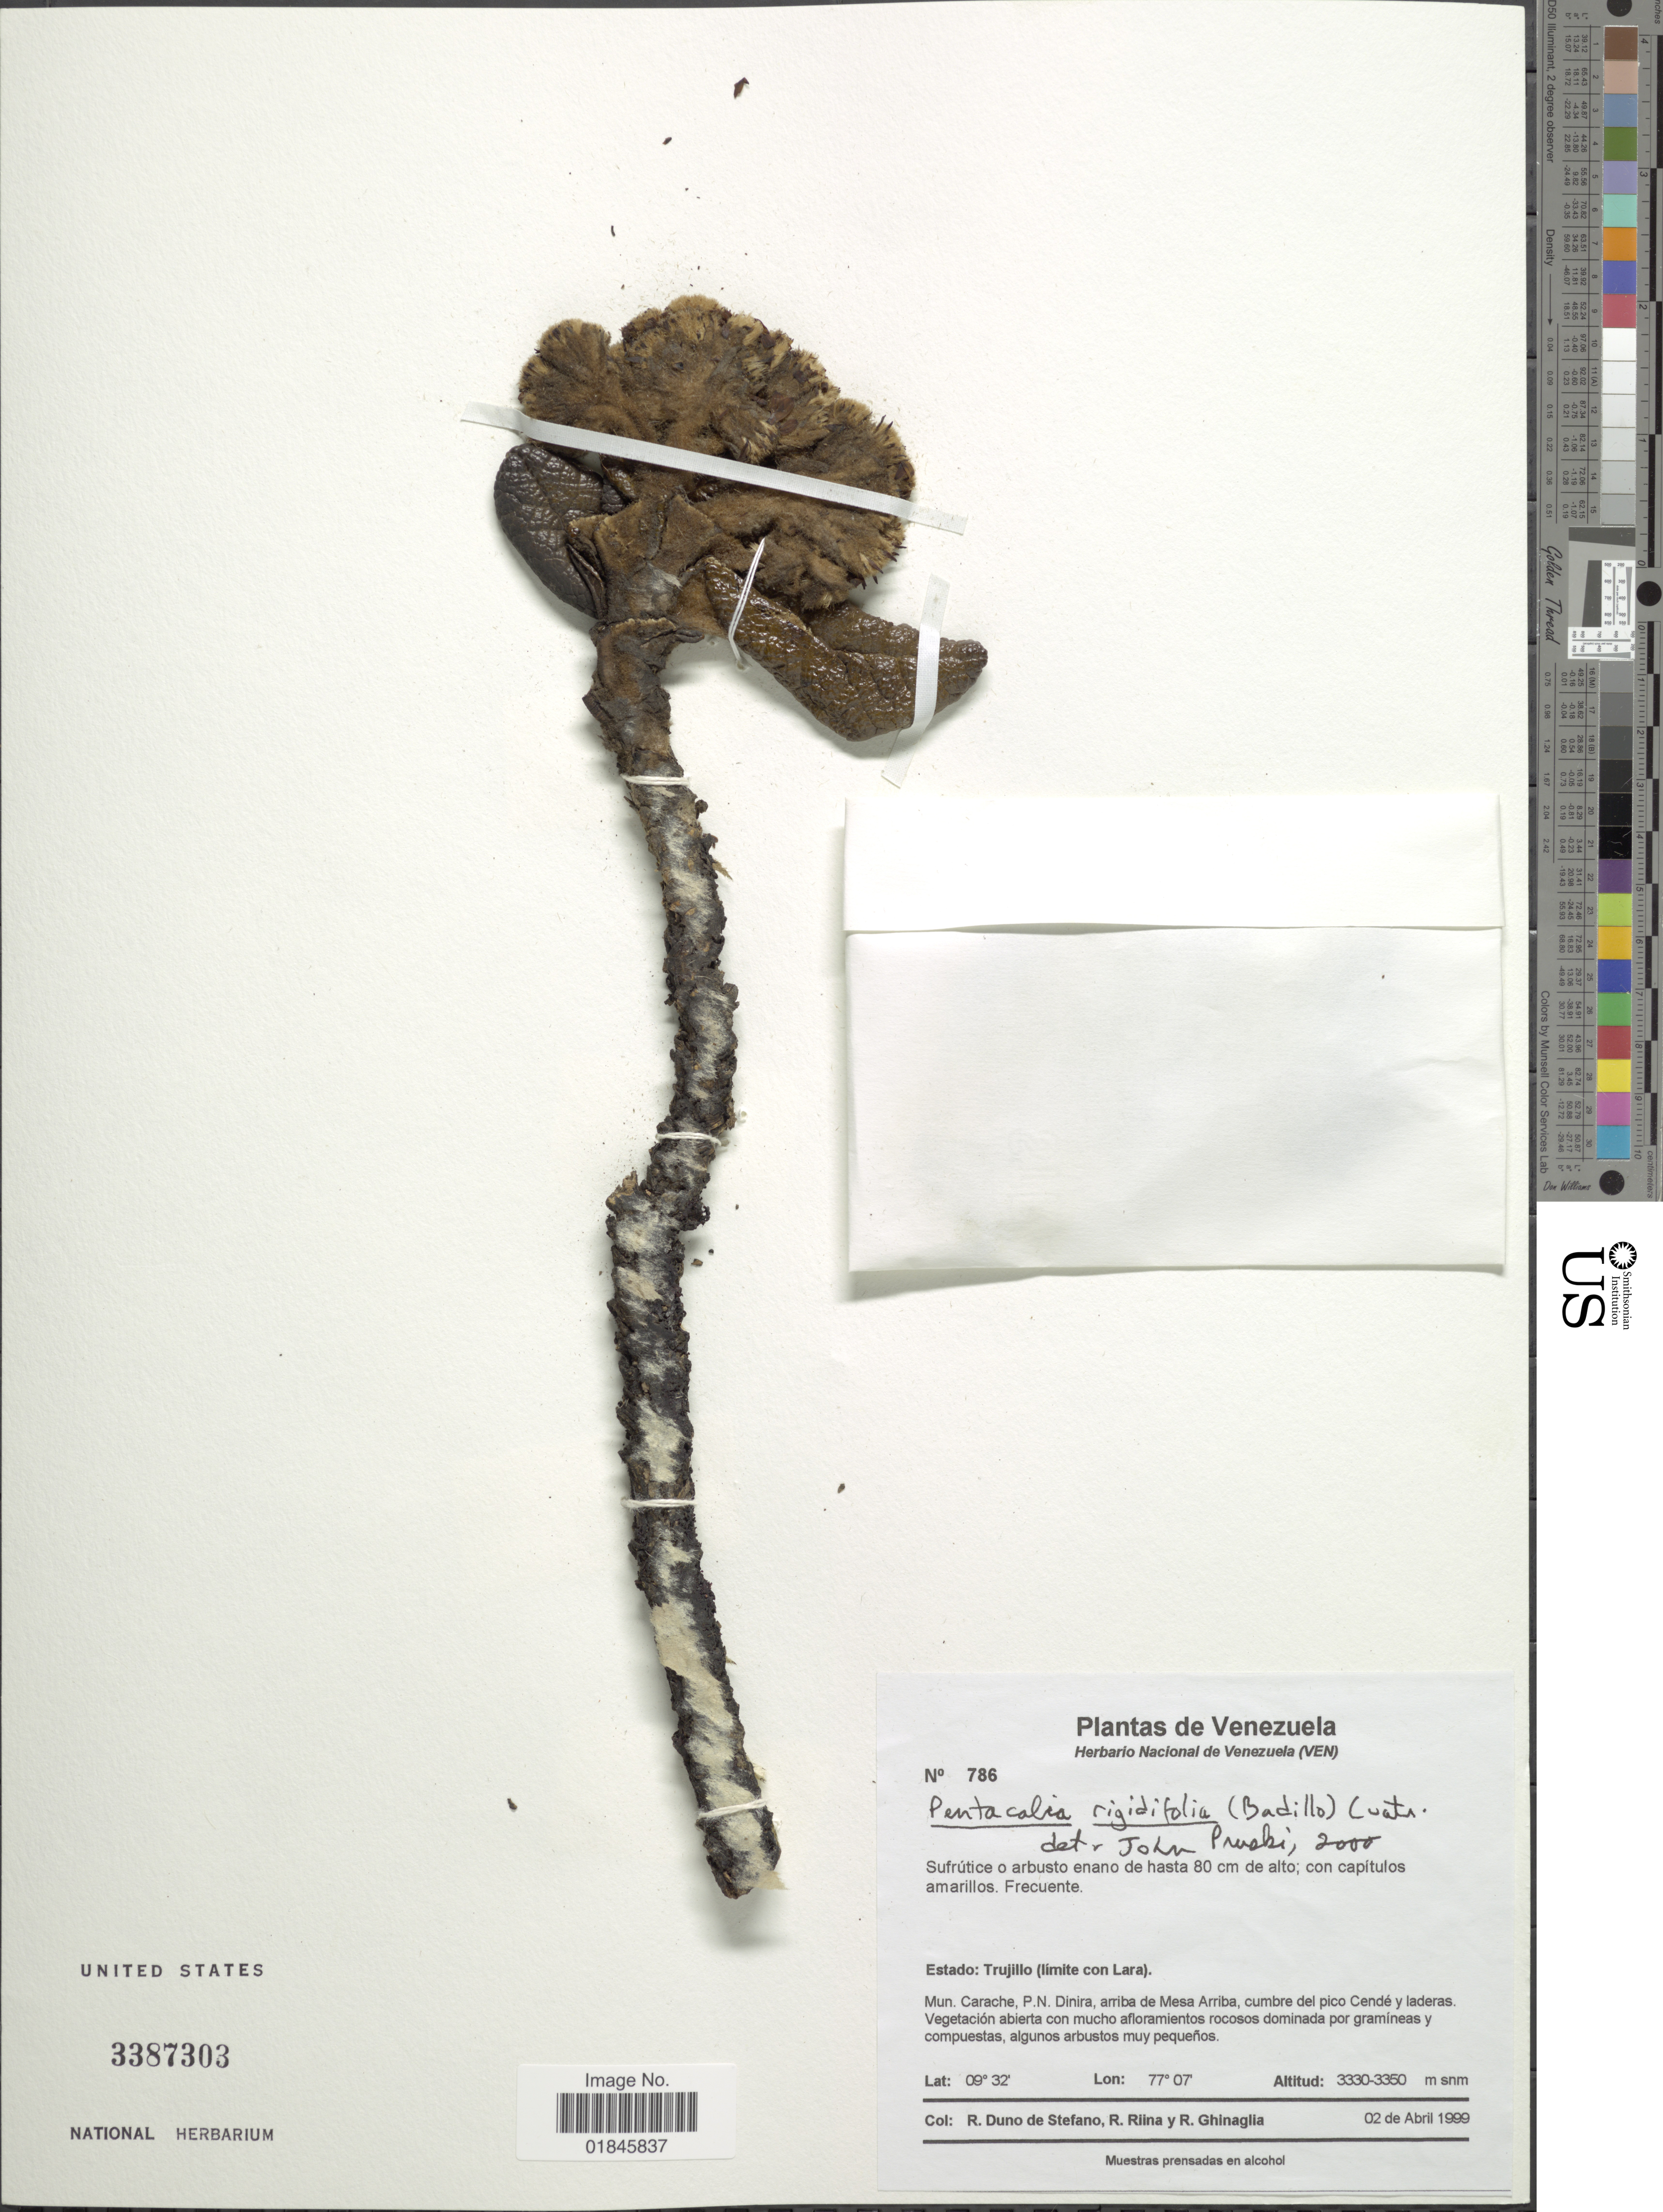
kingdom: Plantae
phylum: Tracheophyta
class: Magnoliopsida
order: Asterales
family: Asteraceae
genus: Pentacalia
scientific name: Pentacalia rigidifolia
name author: (V.M. Badillo) Cuatrec.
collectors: R. Duno de Stefano, R. Riina & R. Ghinaglia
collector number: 786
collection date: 1999-04-02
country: Venezuela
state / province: Trujillo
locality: Estado Trujillo (límite con Lara). Mun. Carache, P.N. Dinira, arriba de Mesa Arriba, cumbre del pico Cendé y laderas.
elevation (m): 3330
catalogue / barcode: US 3387303